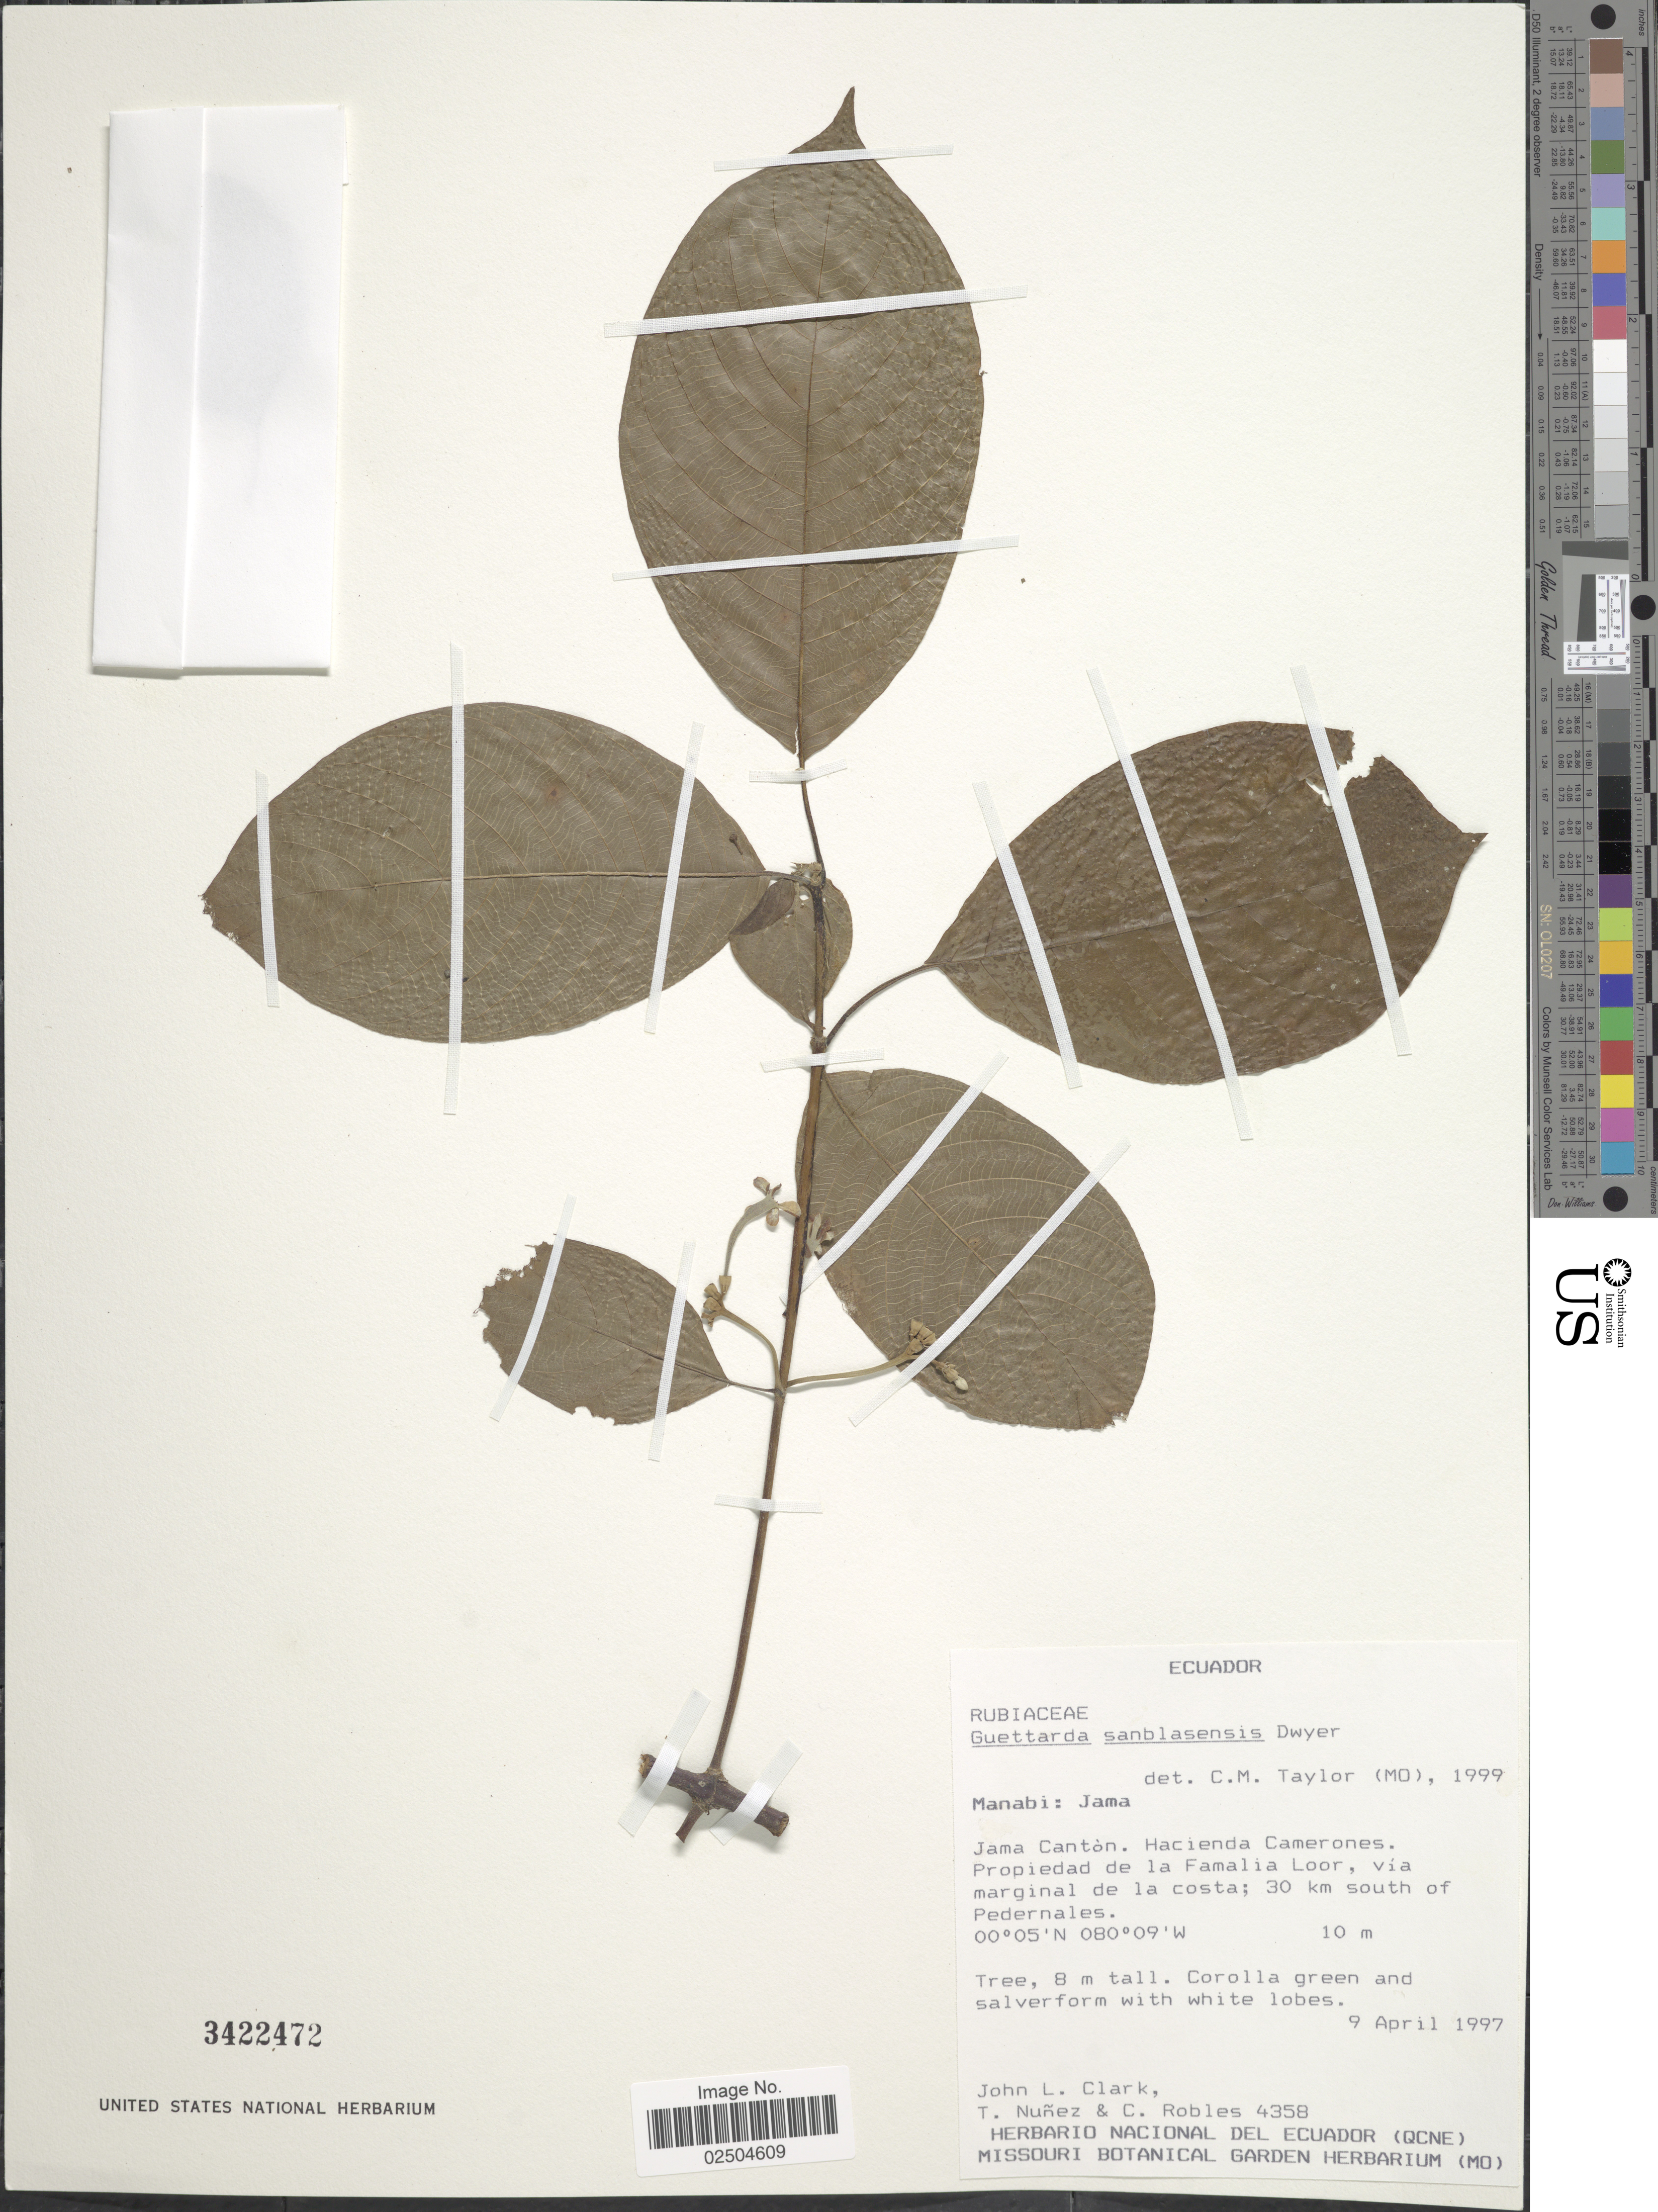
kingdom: Plantae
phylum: Tracheophyta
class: Magnoliopsida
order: Gentianales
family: Rubiaceae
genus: Guettarda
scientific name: Guettarda sanblasensis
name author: Dwyer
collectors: J. L. Clark, T. Núñez & C. Robles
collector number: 4358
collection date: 1997-04-09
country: Ecuador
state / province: Manabí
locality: Manabi: Jama, Jama Canton, Hacienda Camerones, Propiedad de la Famalia Loor, via marginal de la costa, 60 km south of Pedernales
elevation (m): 10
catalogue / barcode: US 3422472